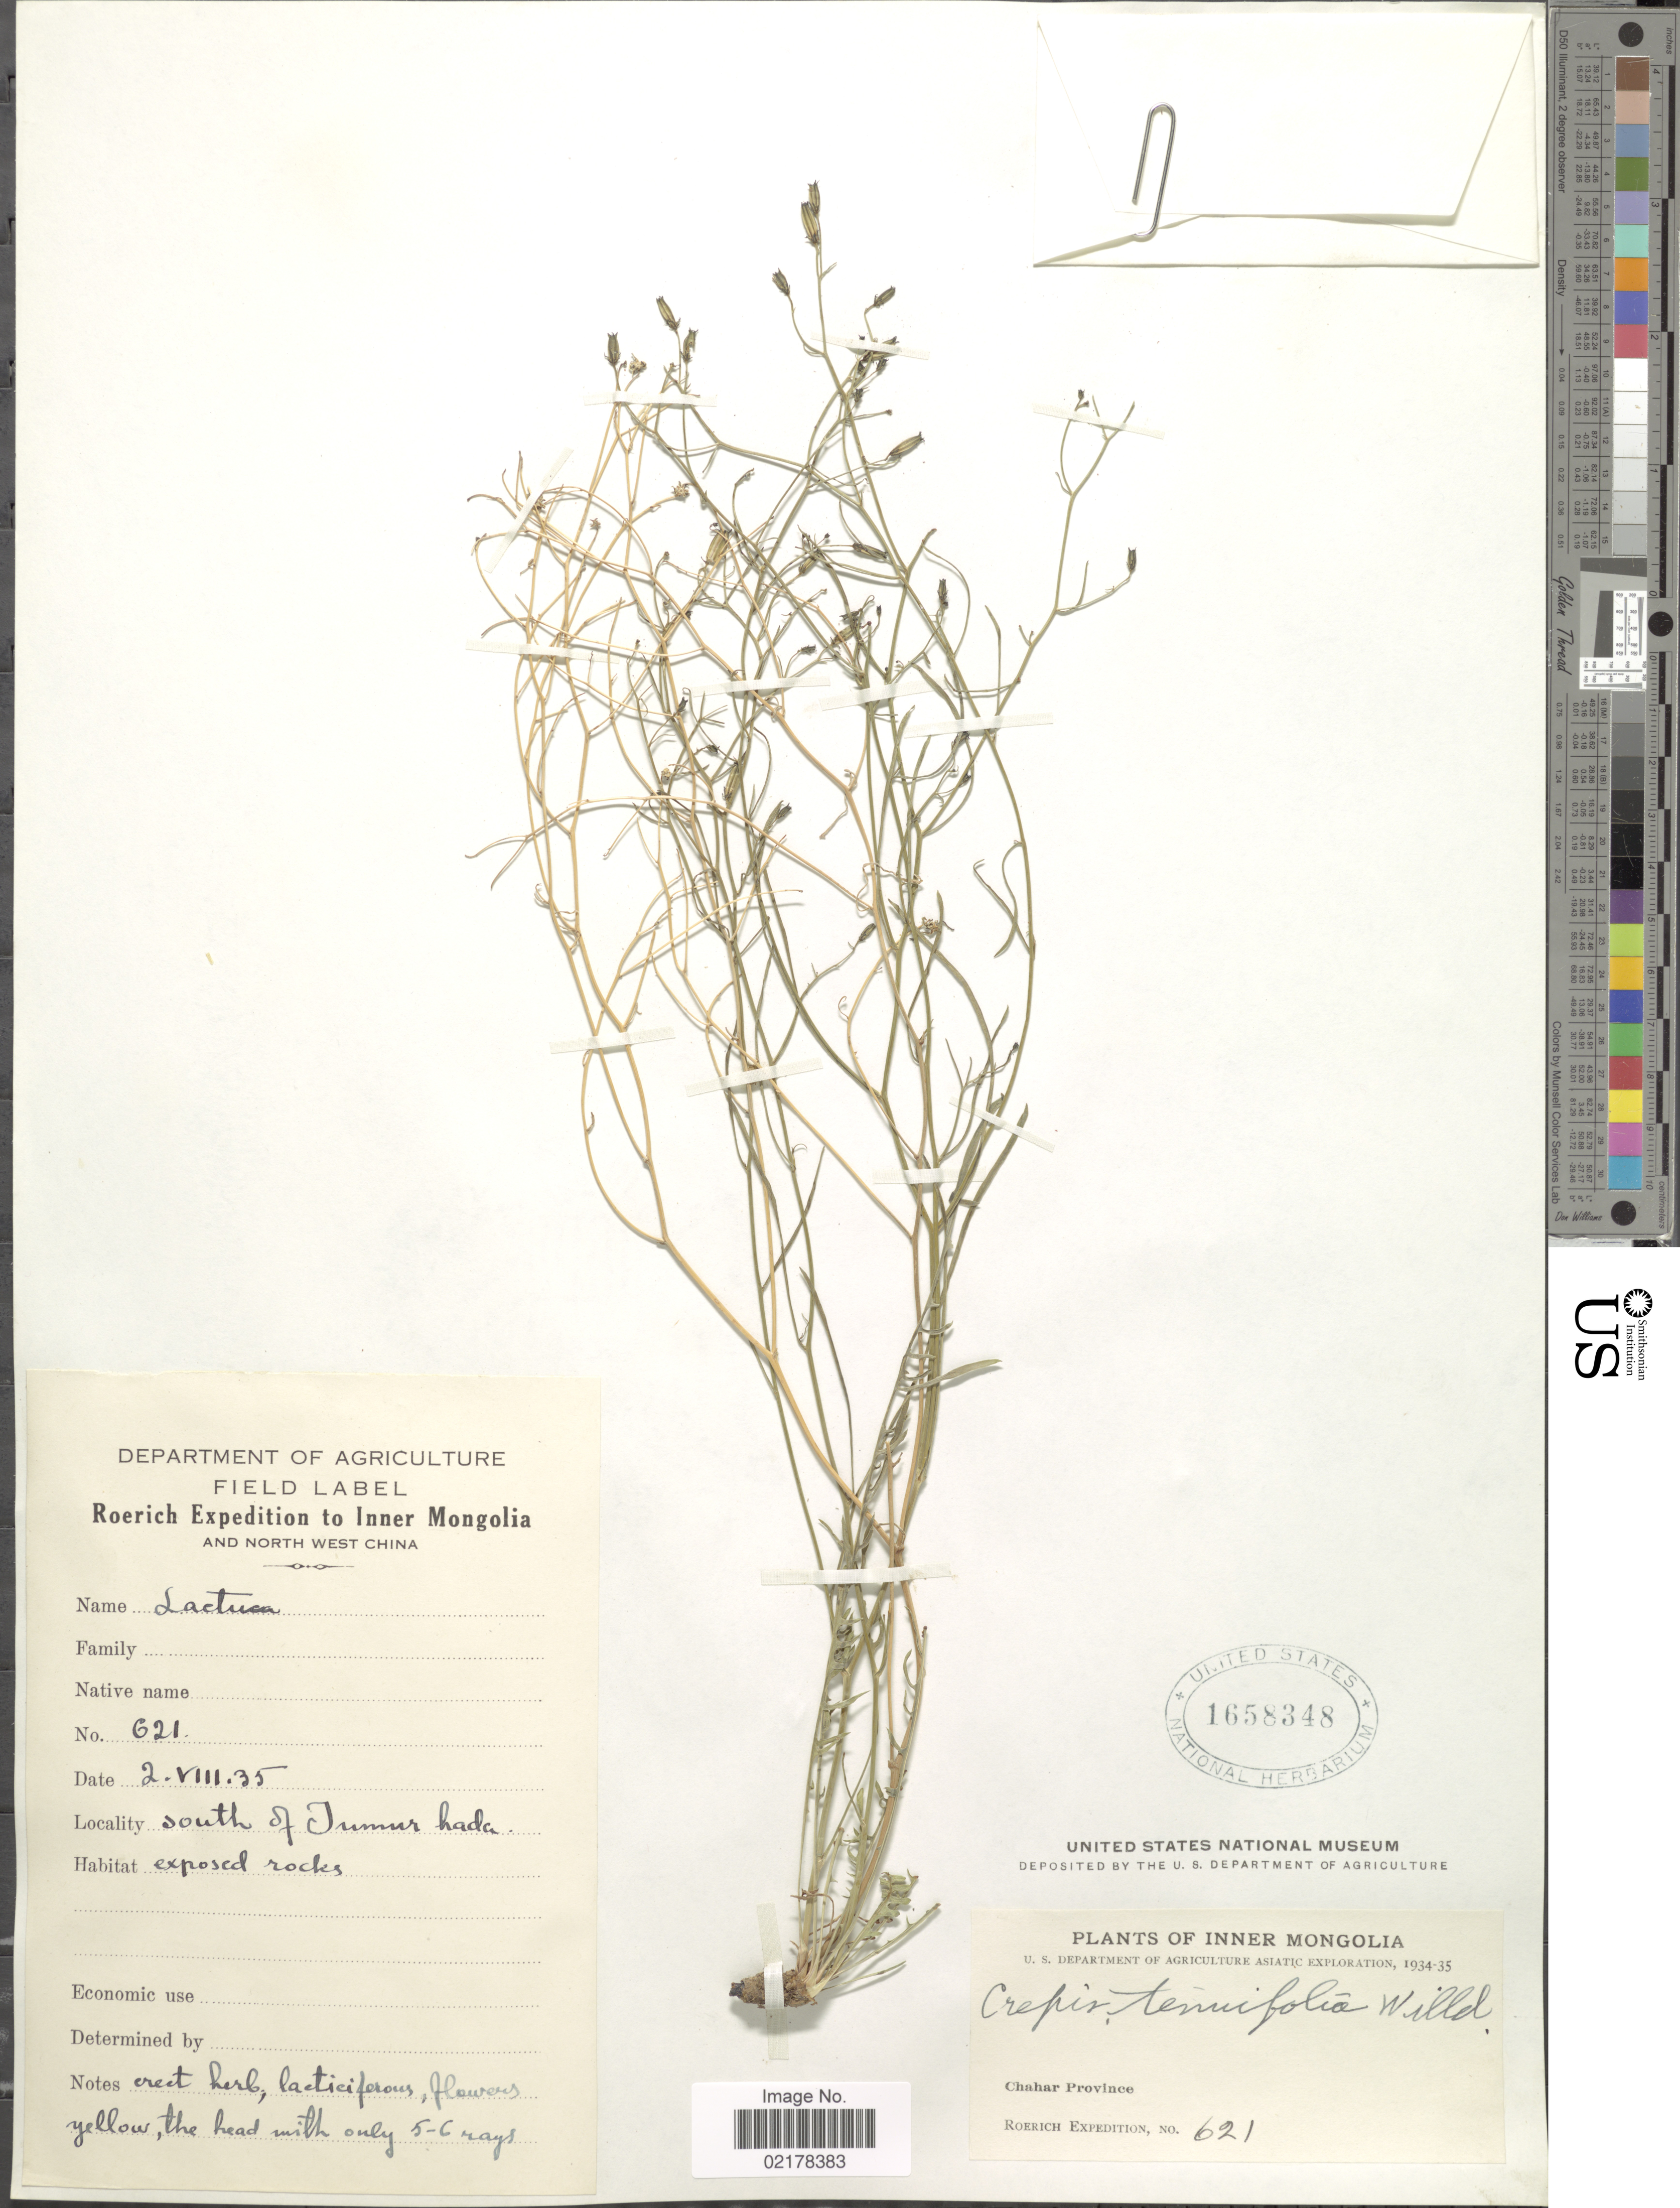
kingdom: Plantae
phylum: Tracheophyta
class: Magnoliopsida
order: Asterales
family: Asteraceae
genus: Crepidifolium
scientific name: Crepidifolium tenuifolium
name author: (Willd.) Sennikov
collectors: Roerich Expedition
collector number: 621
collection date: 1934/1935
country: China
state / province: Nei Monggol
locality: Inner Mongolia. Chahar Province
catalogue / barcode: US 1658348